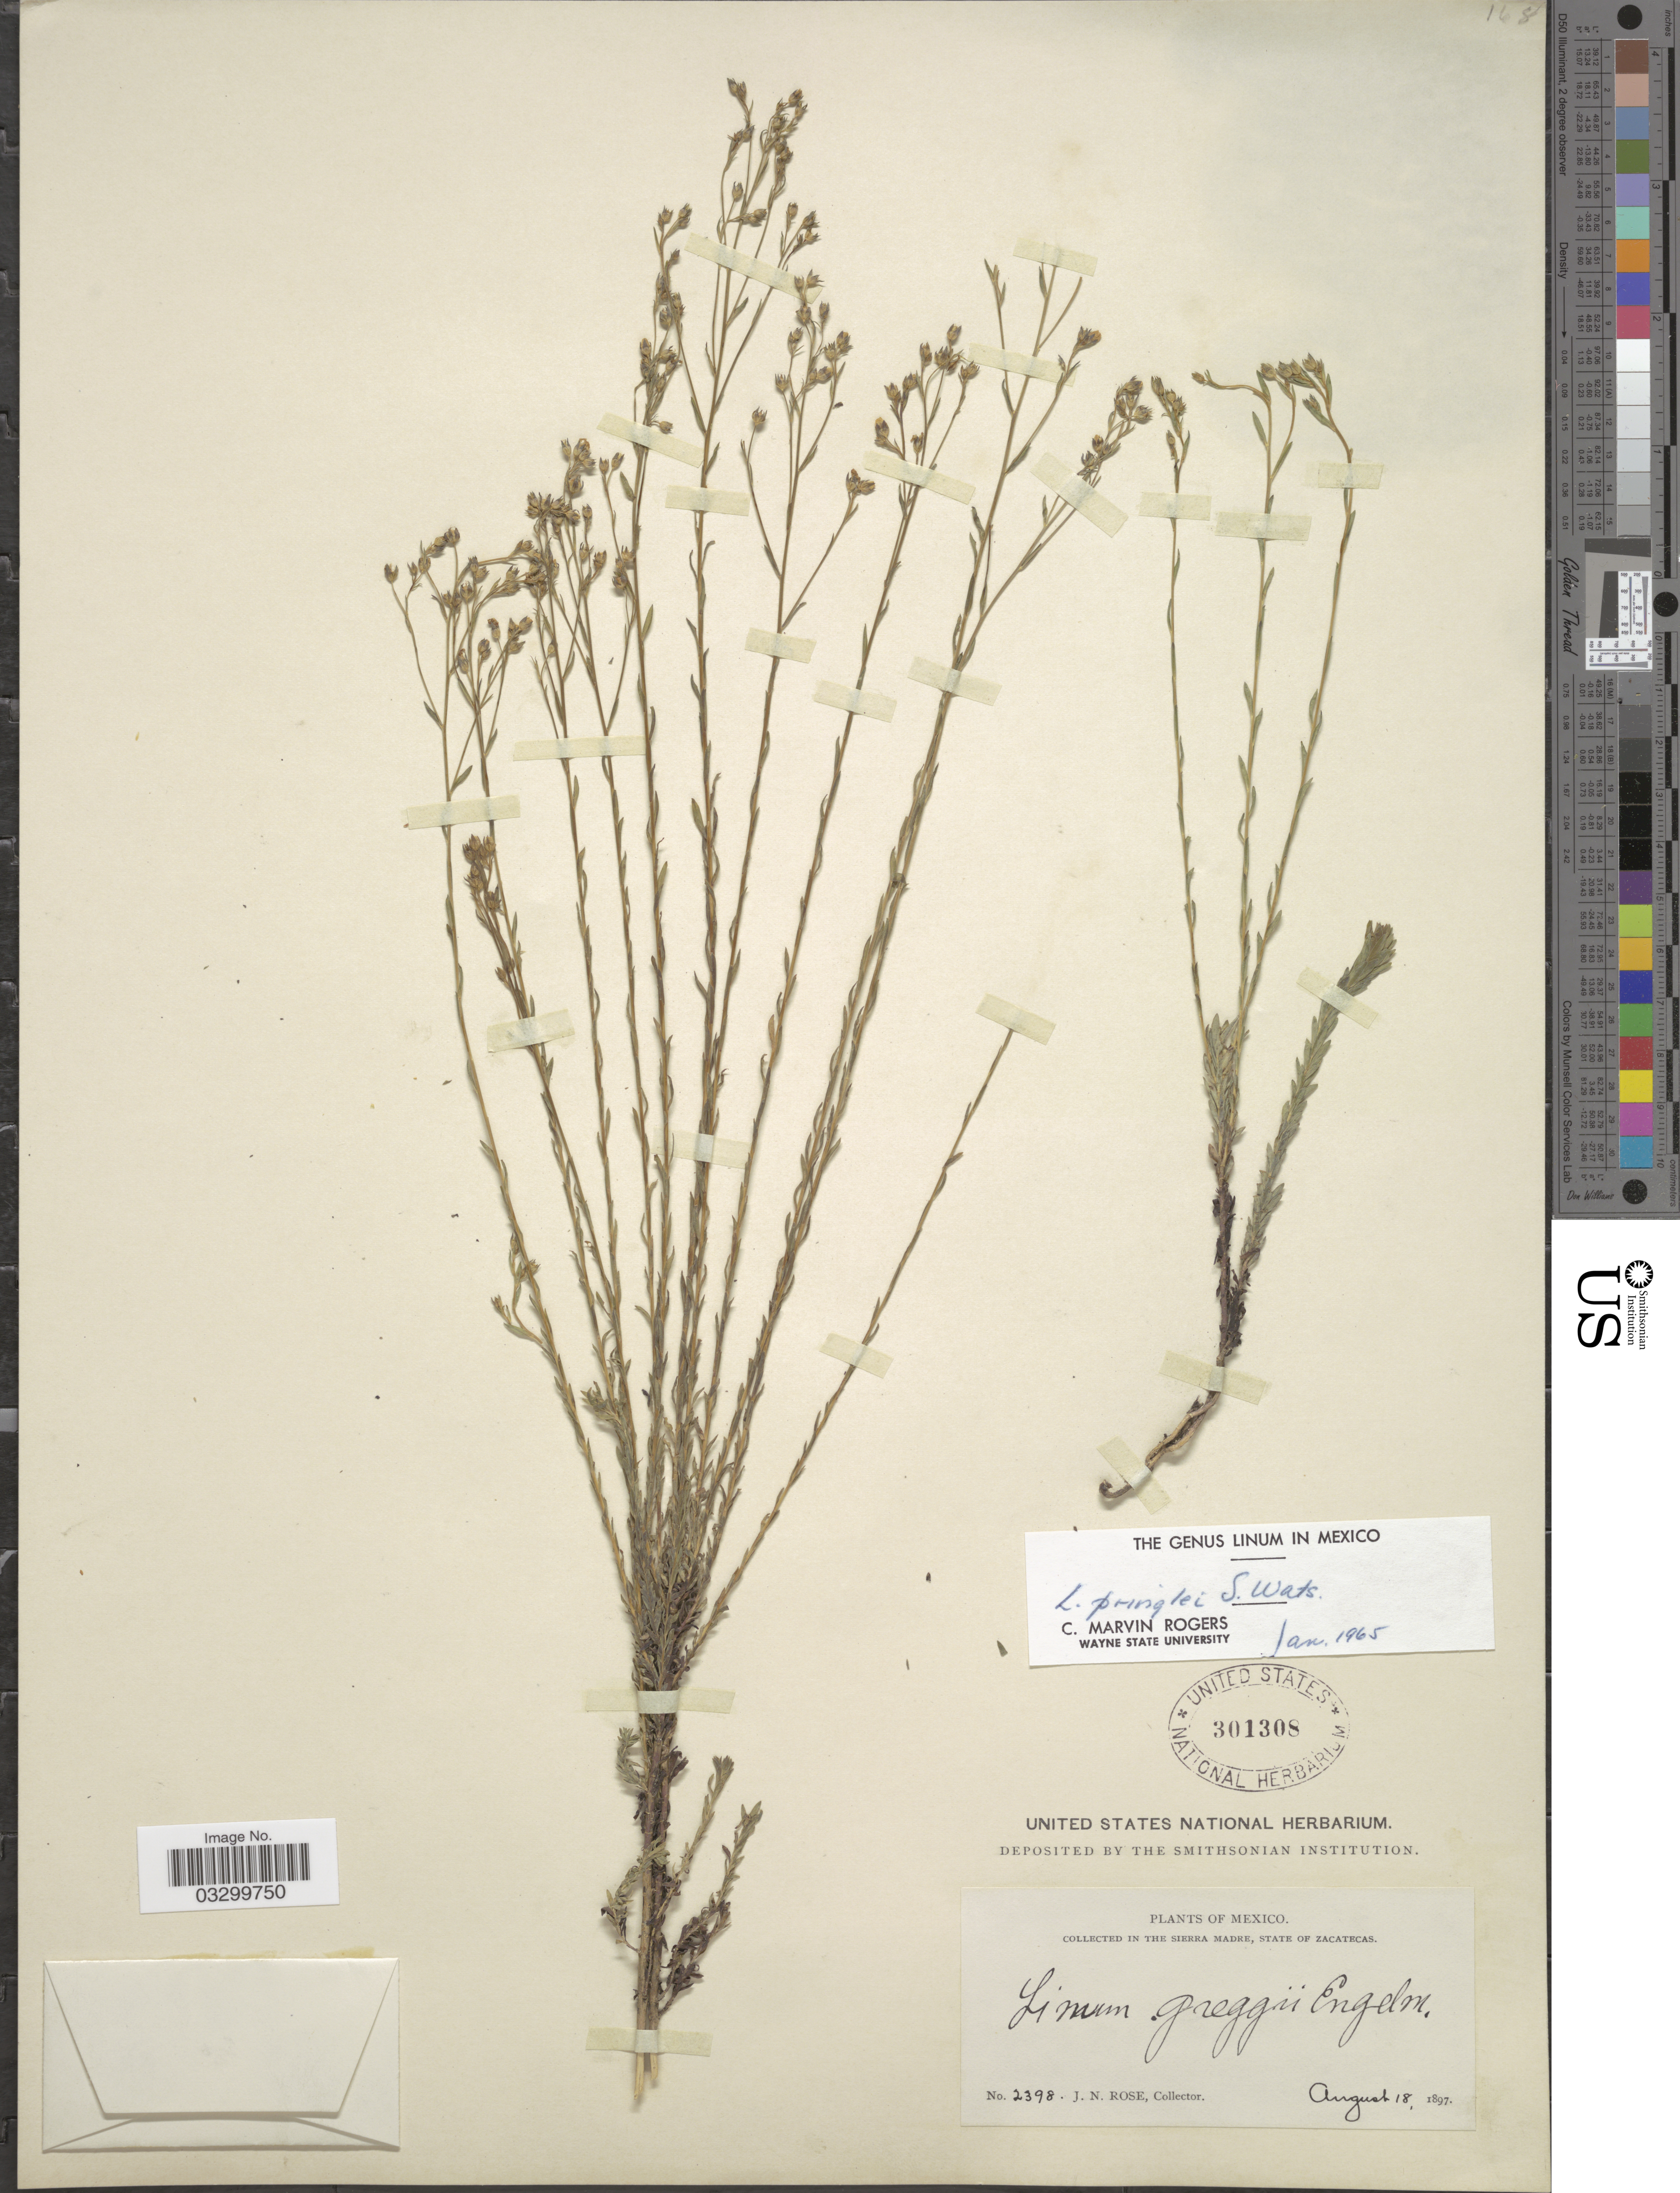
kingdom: Plantae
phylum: Tracheophyta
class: Magnoliopsida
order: Malpighiales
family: Linaceae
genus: Linum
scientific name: Linum pringlei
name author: S. Watson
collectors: J. N. Rose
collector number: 2398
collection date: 1897-08-18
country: Mexico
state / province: Zacatecas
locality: In the Sierra Madre.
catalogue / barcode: US 301308